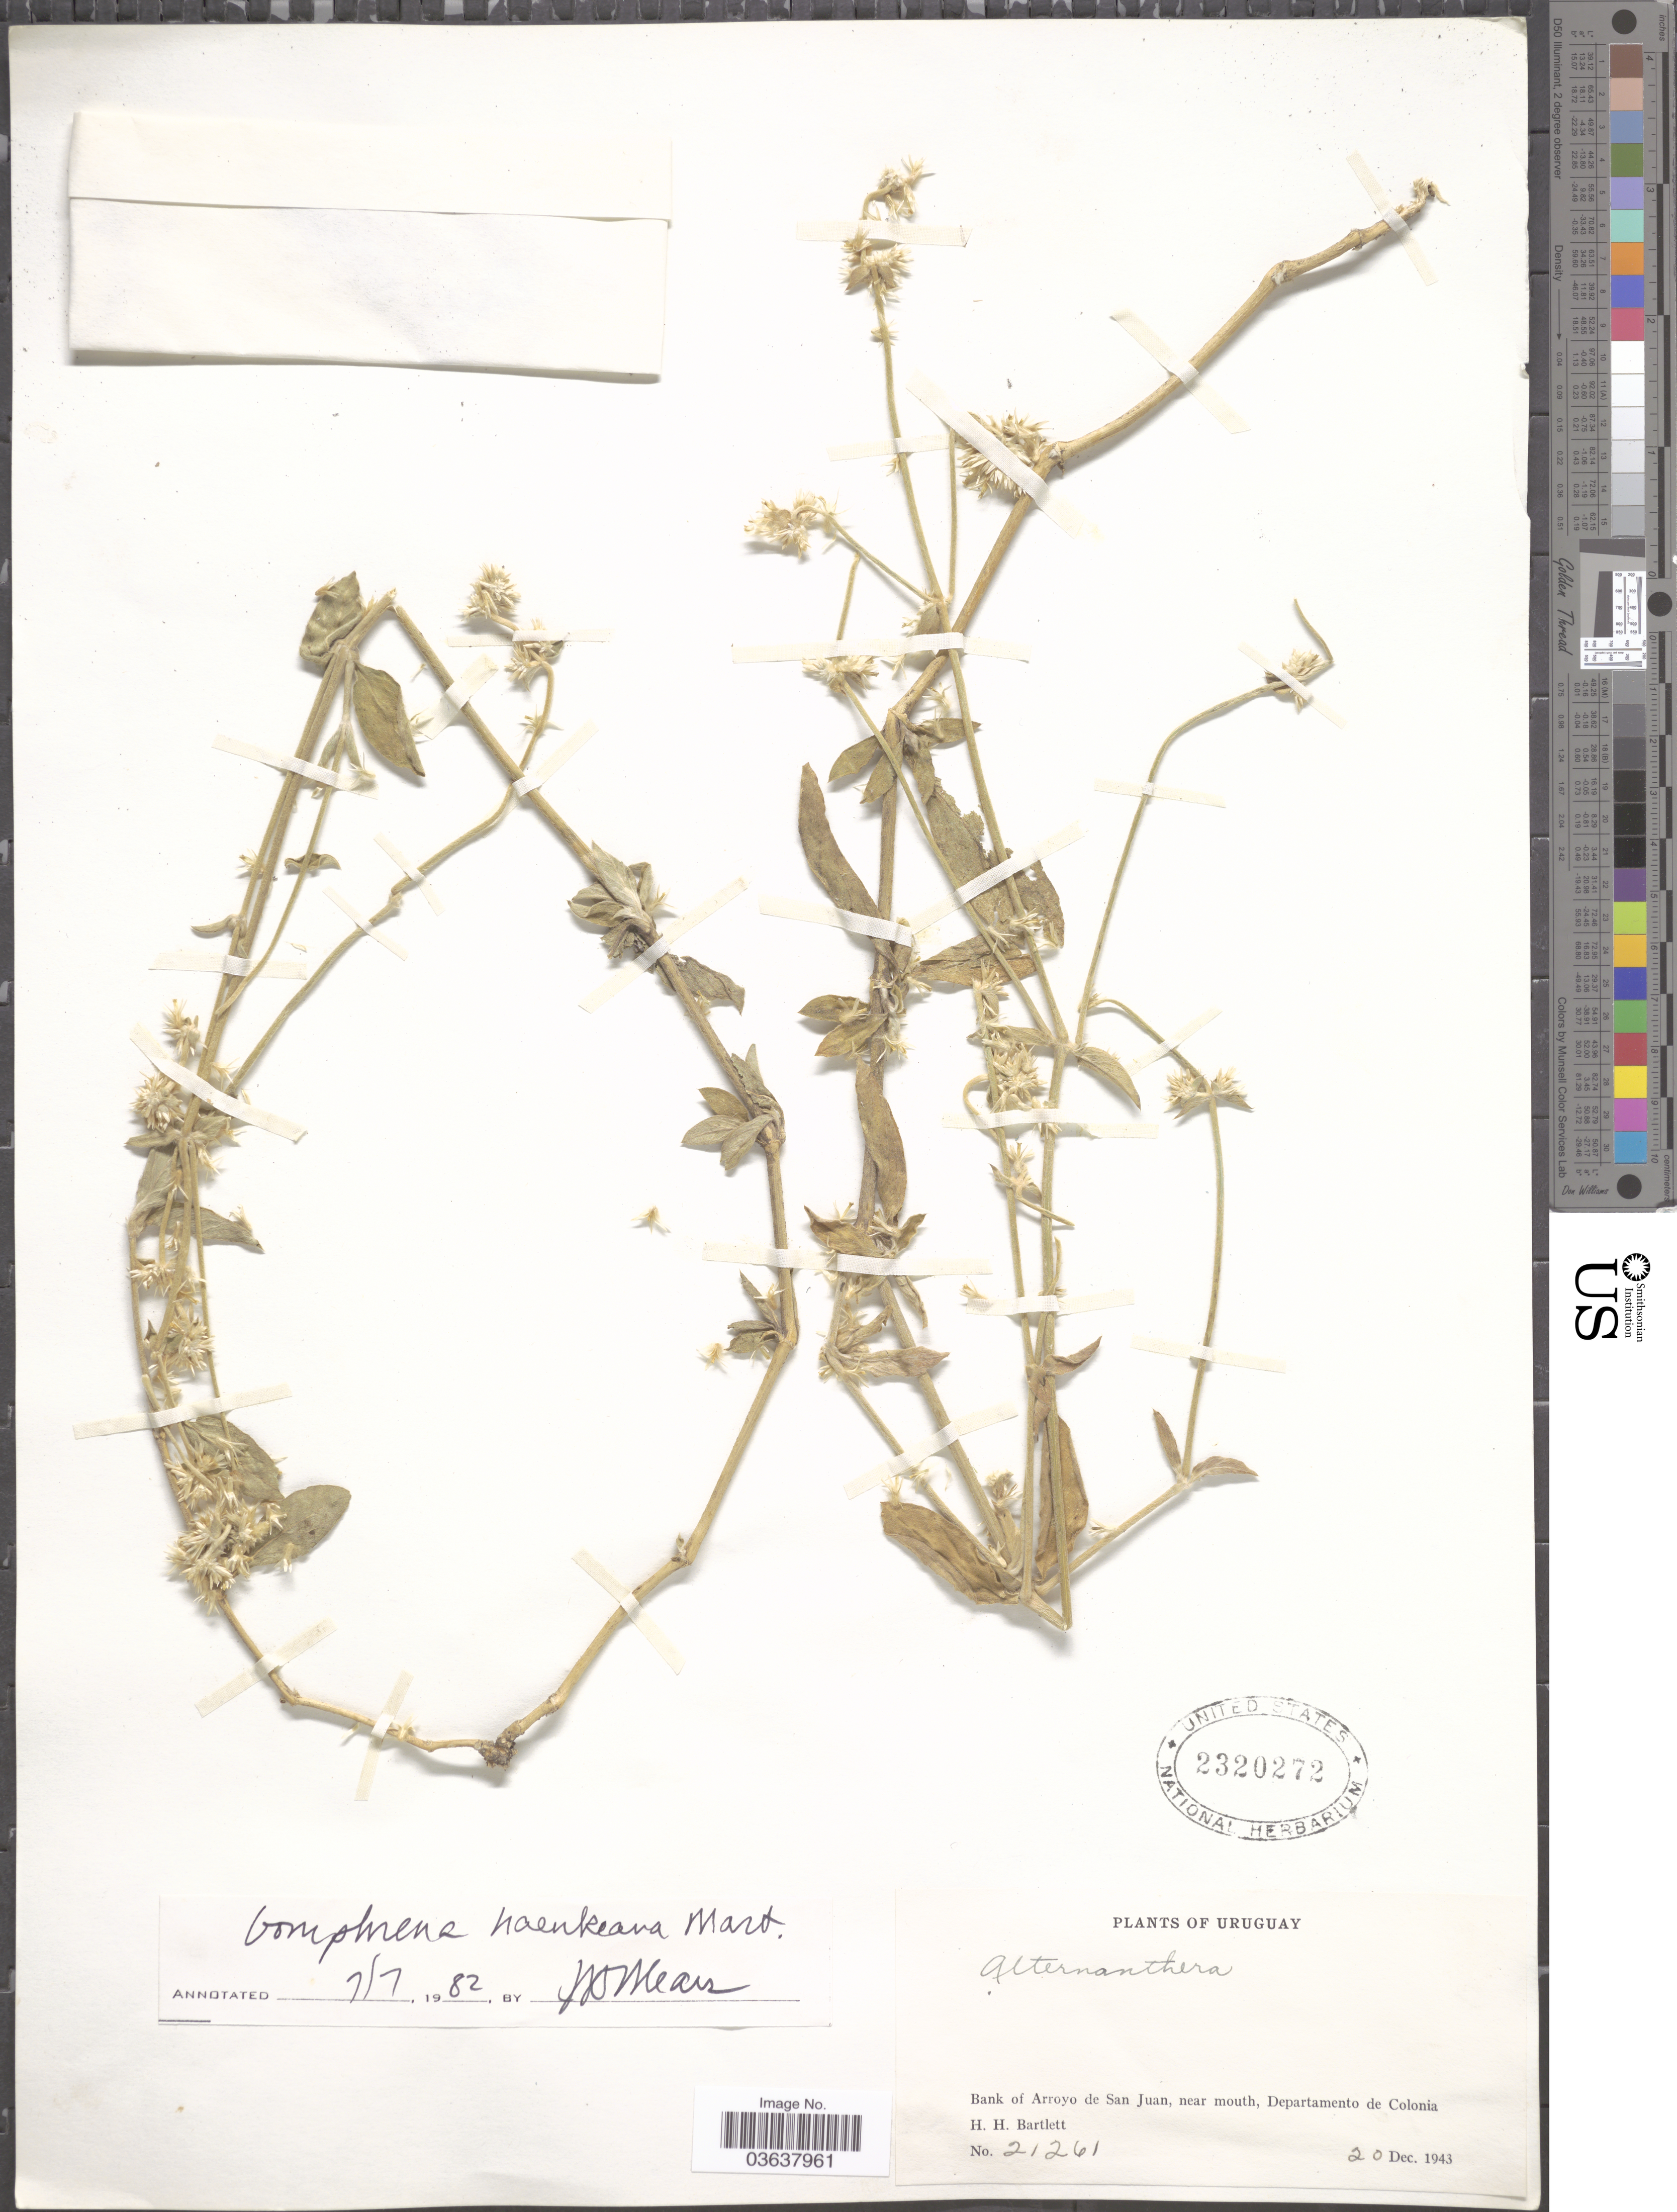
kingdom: Plantae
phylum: Tracheophyta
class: Magnoliopsida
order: Caryophyllales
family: Amaranthaceae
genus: Gomphrena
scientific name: Gomphrena haenkeana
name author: Mart.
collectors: H. H. Bartlett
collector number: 21261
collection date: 1943-12-20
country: Uruguay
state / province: Colonia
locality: Bank of Arroyo de San Juan, near mouth, Departamento de Colonia.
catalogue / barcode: US 2320272